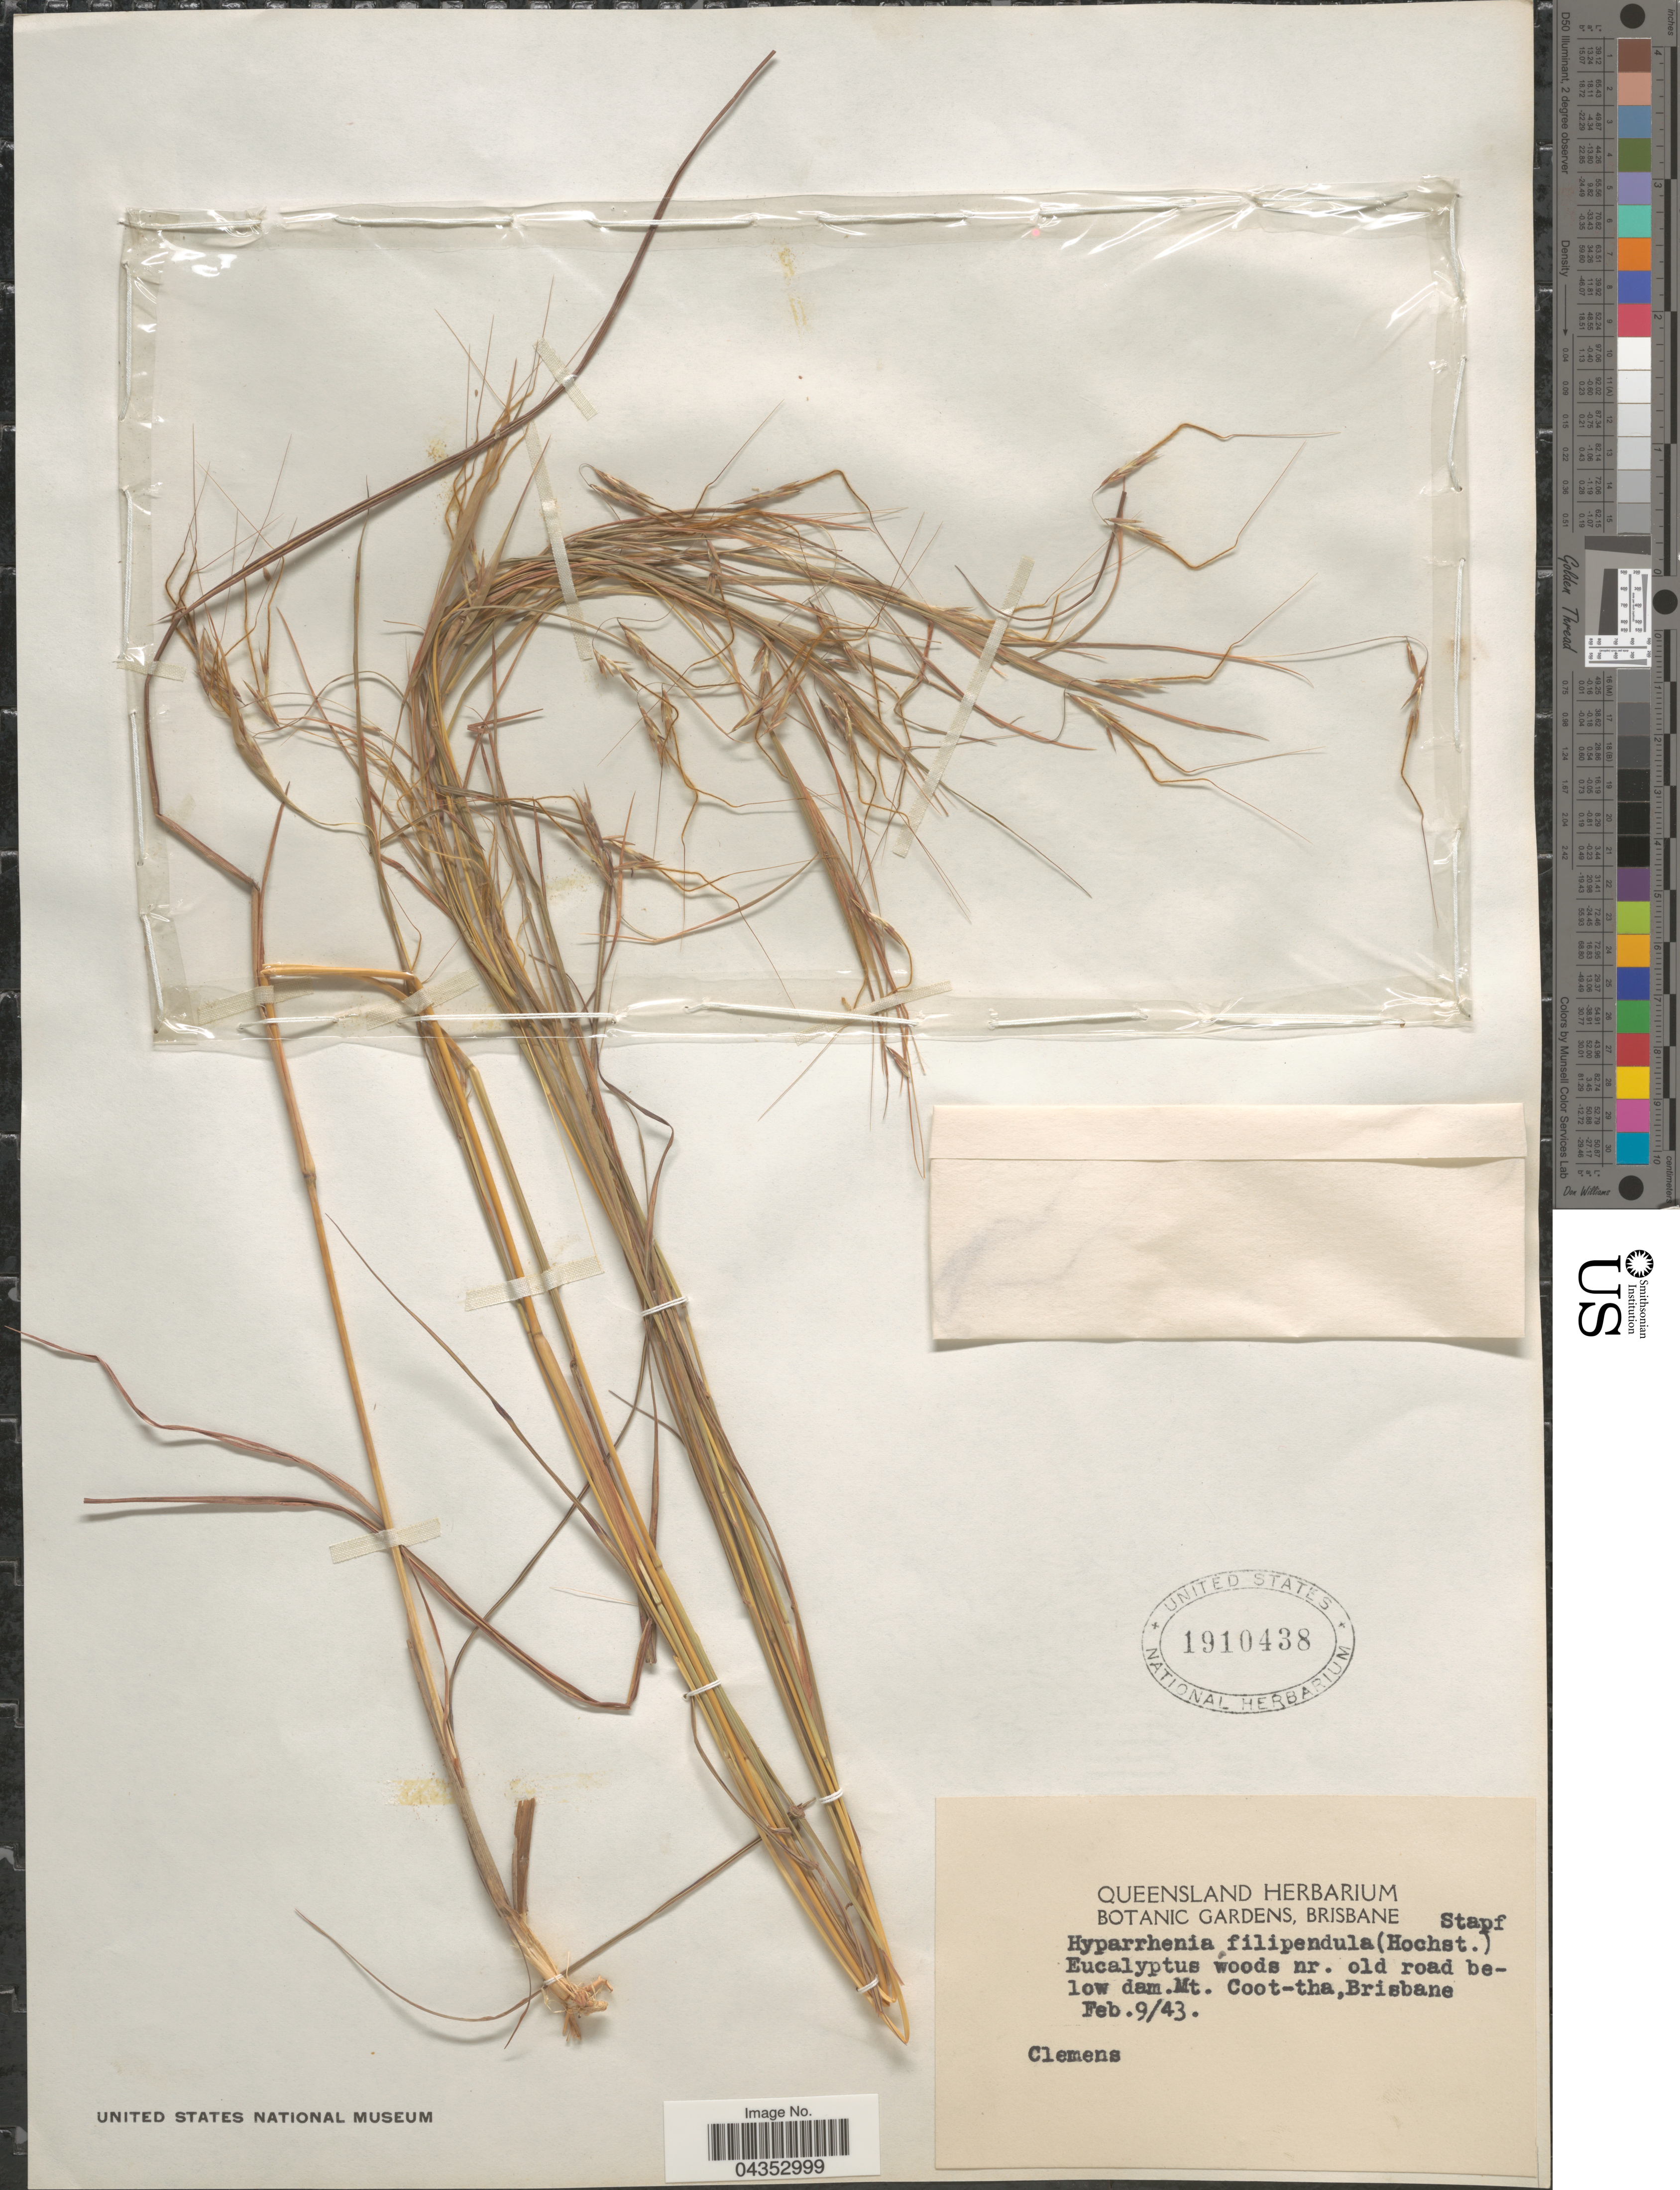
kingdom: Plantae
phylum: Tracheophyta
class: Liliopsida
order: Poales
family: Poaceae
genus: Hyparrhenia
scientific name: Hyparrhenia filipendula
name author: (Hochr.) Stapf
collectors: -. Clemens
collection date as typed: Transcribed d/m/y: 9/2/43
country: Australia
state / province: Queensland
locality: Eucalyptus woods nr. old road below dam. Mt. Coot-tha, Brisbane.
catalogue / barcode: US 1910438